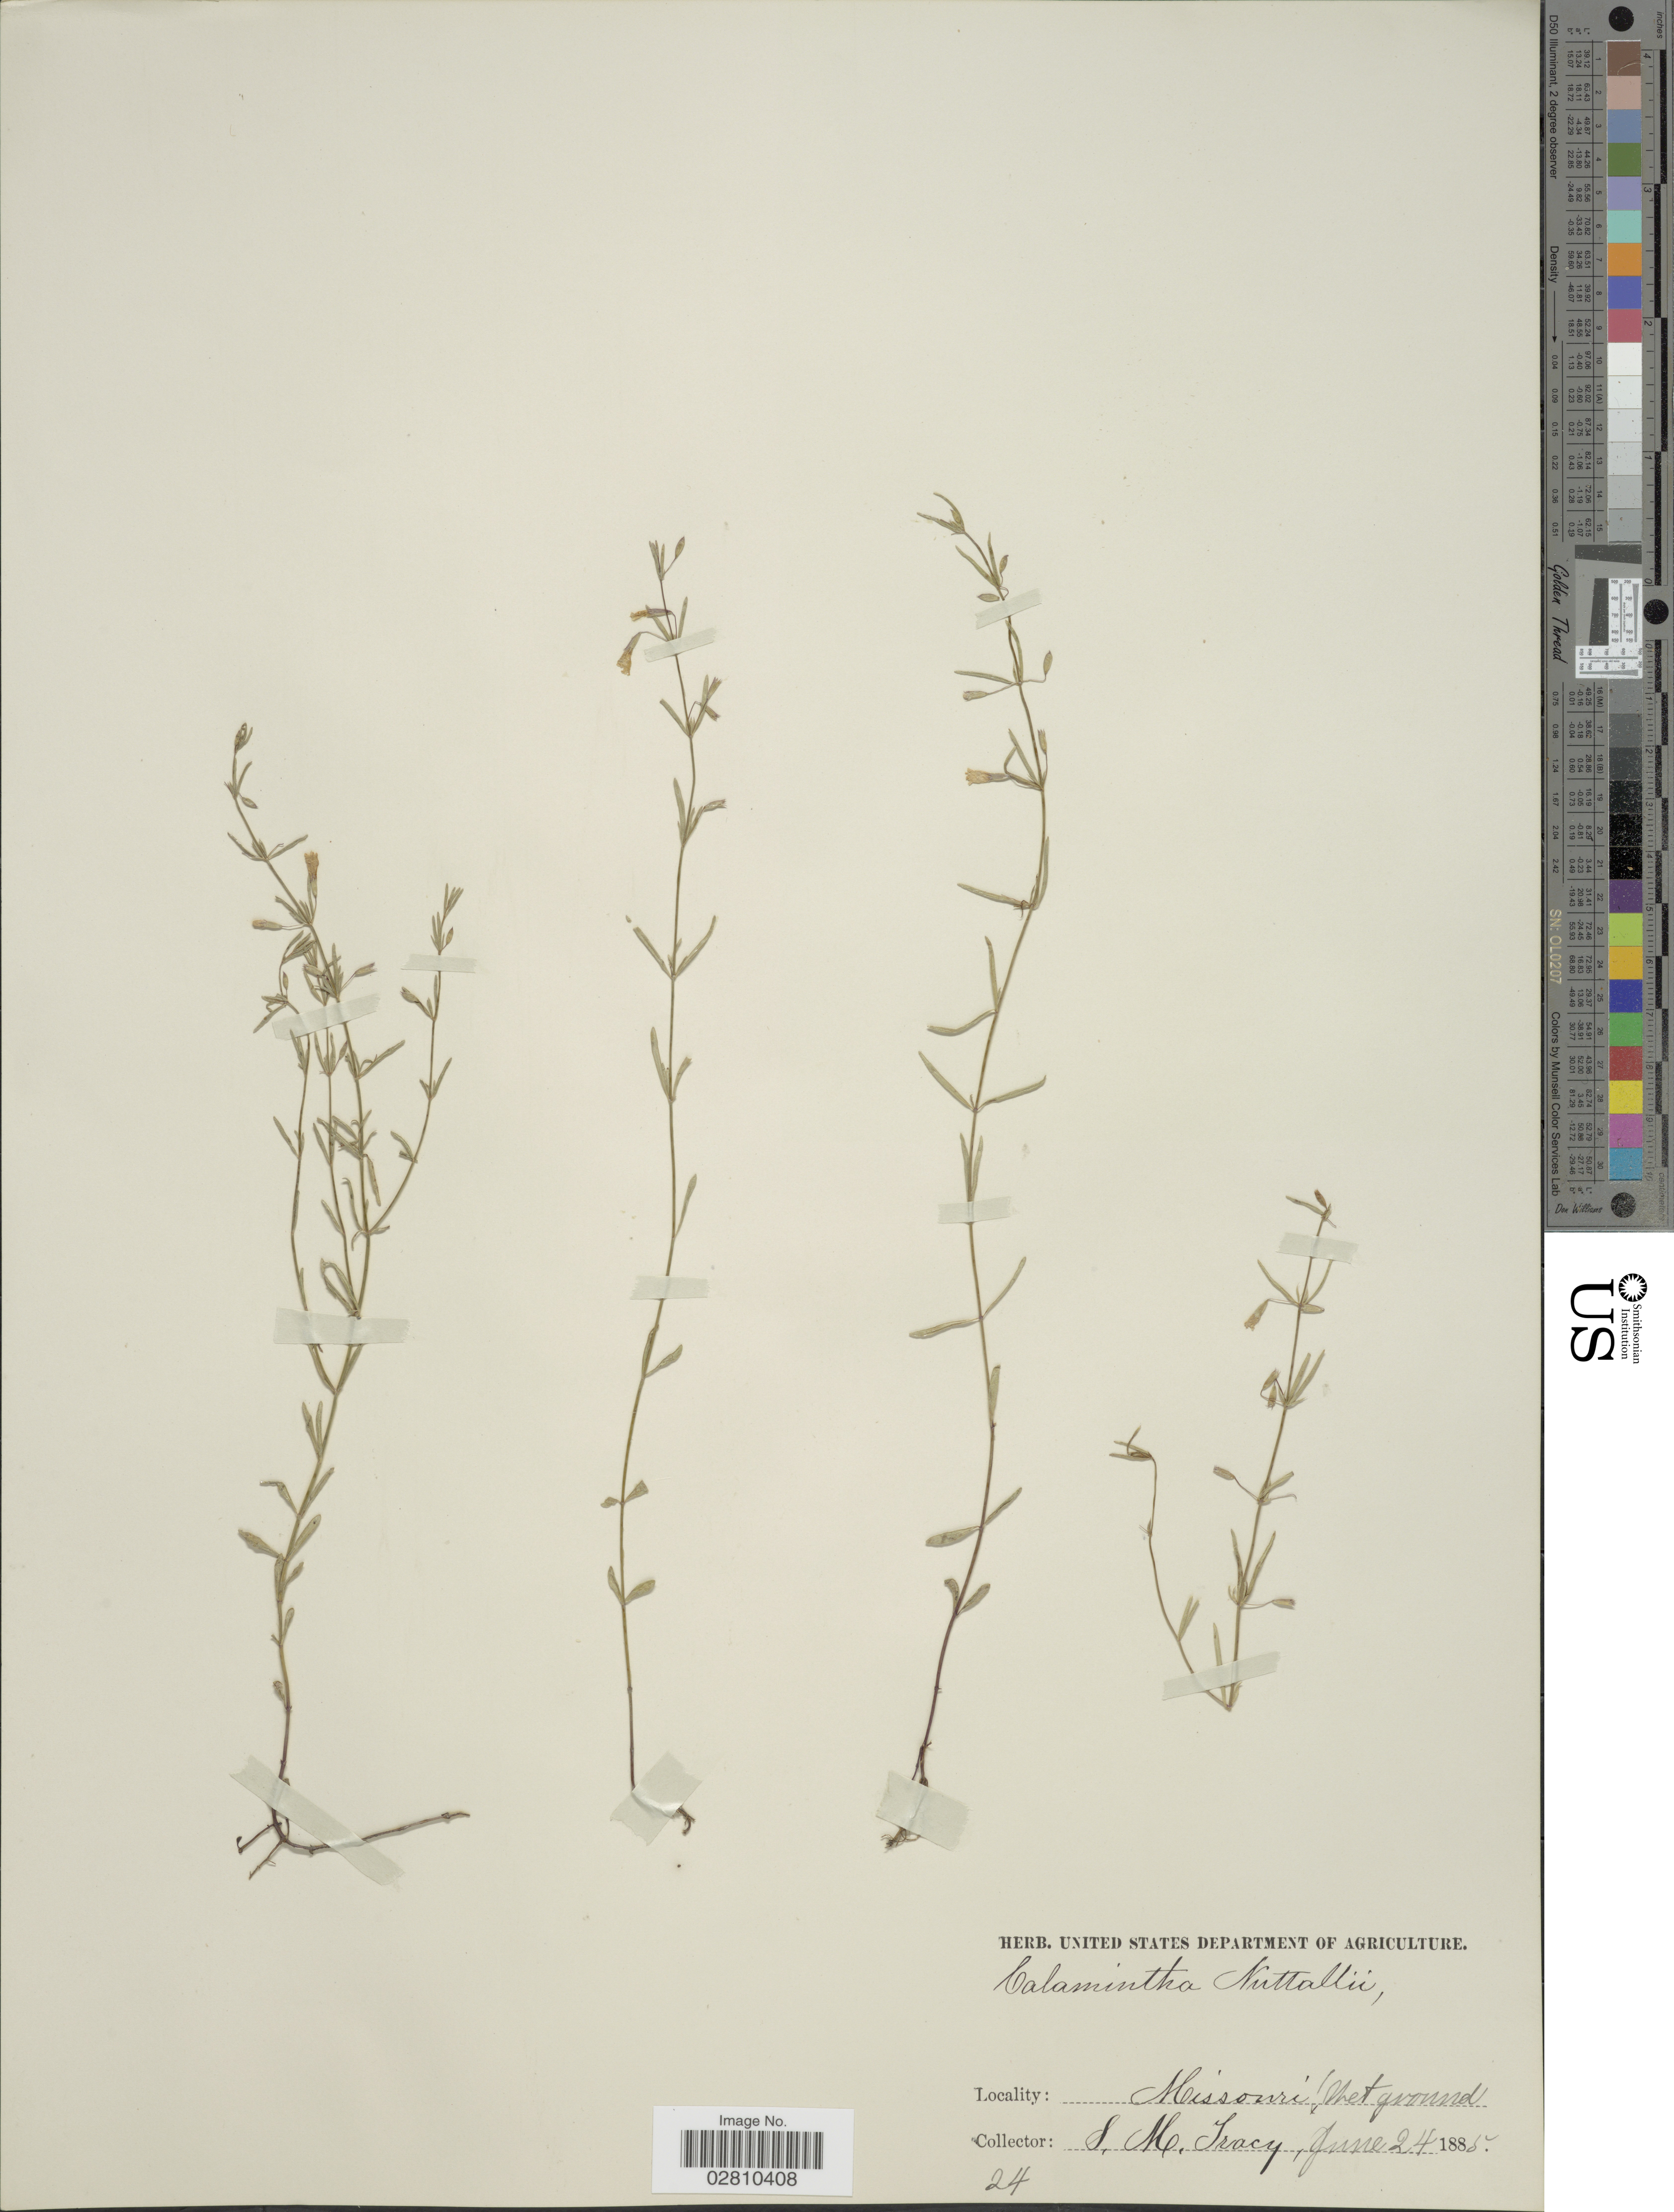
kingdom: Plantae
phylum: Tracheophyta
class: Magnoliopsida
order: Lamiales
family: Lamiaceae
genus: Clinopodium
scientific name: Clinopodium glabrum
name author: (Nutt.) Kuntze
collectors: S. M. Tracy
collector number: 24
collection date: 1885-06-24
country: United States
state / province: Missouri